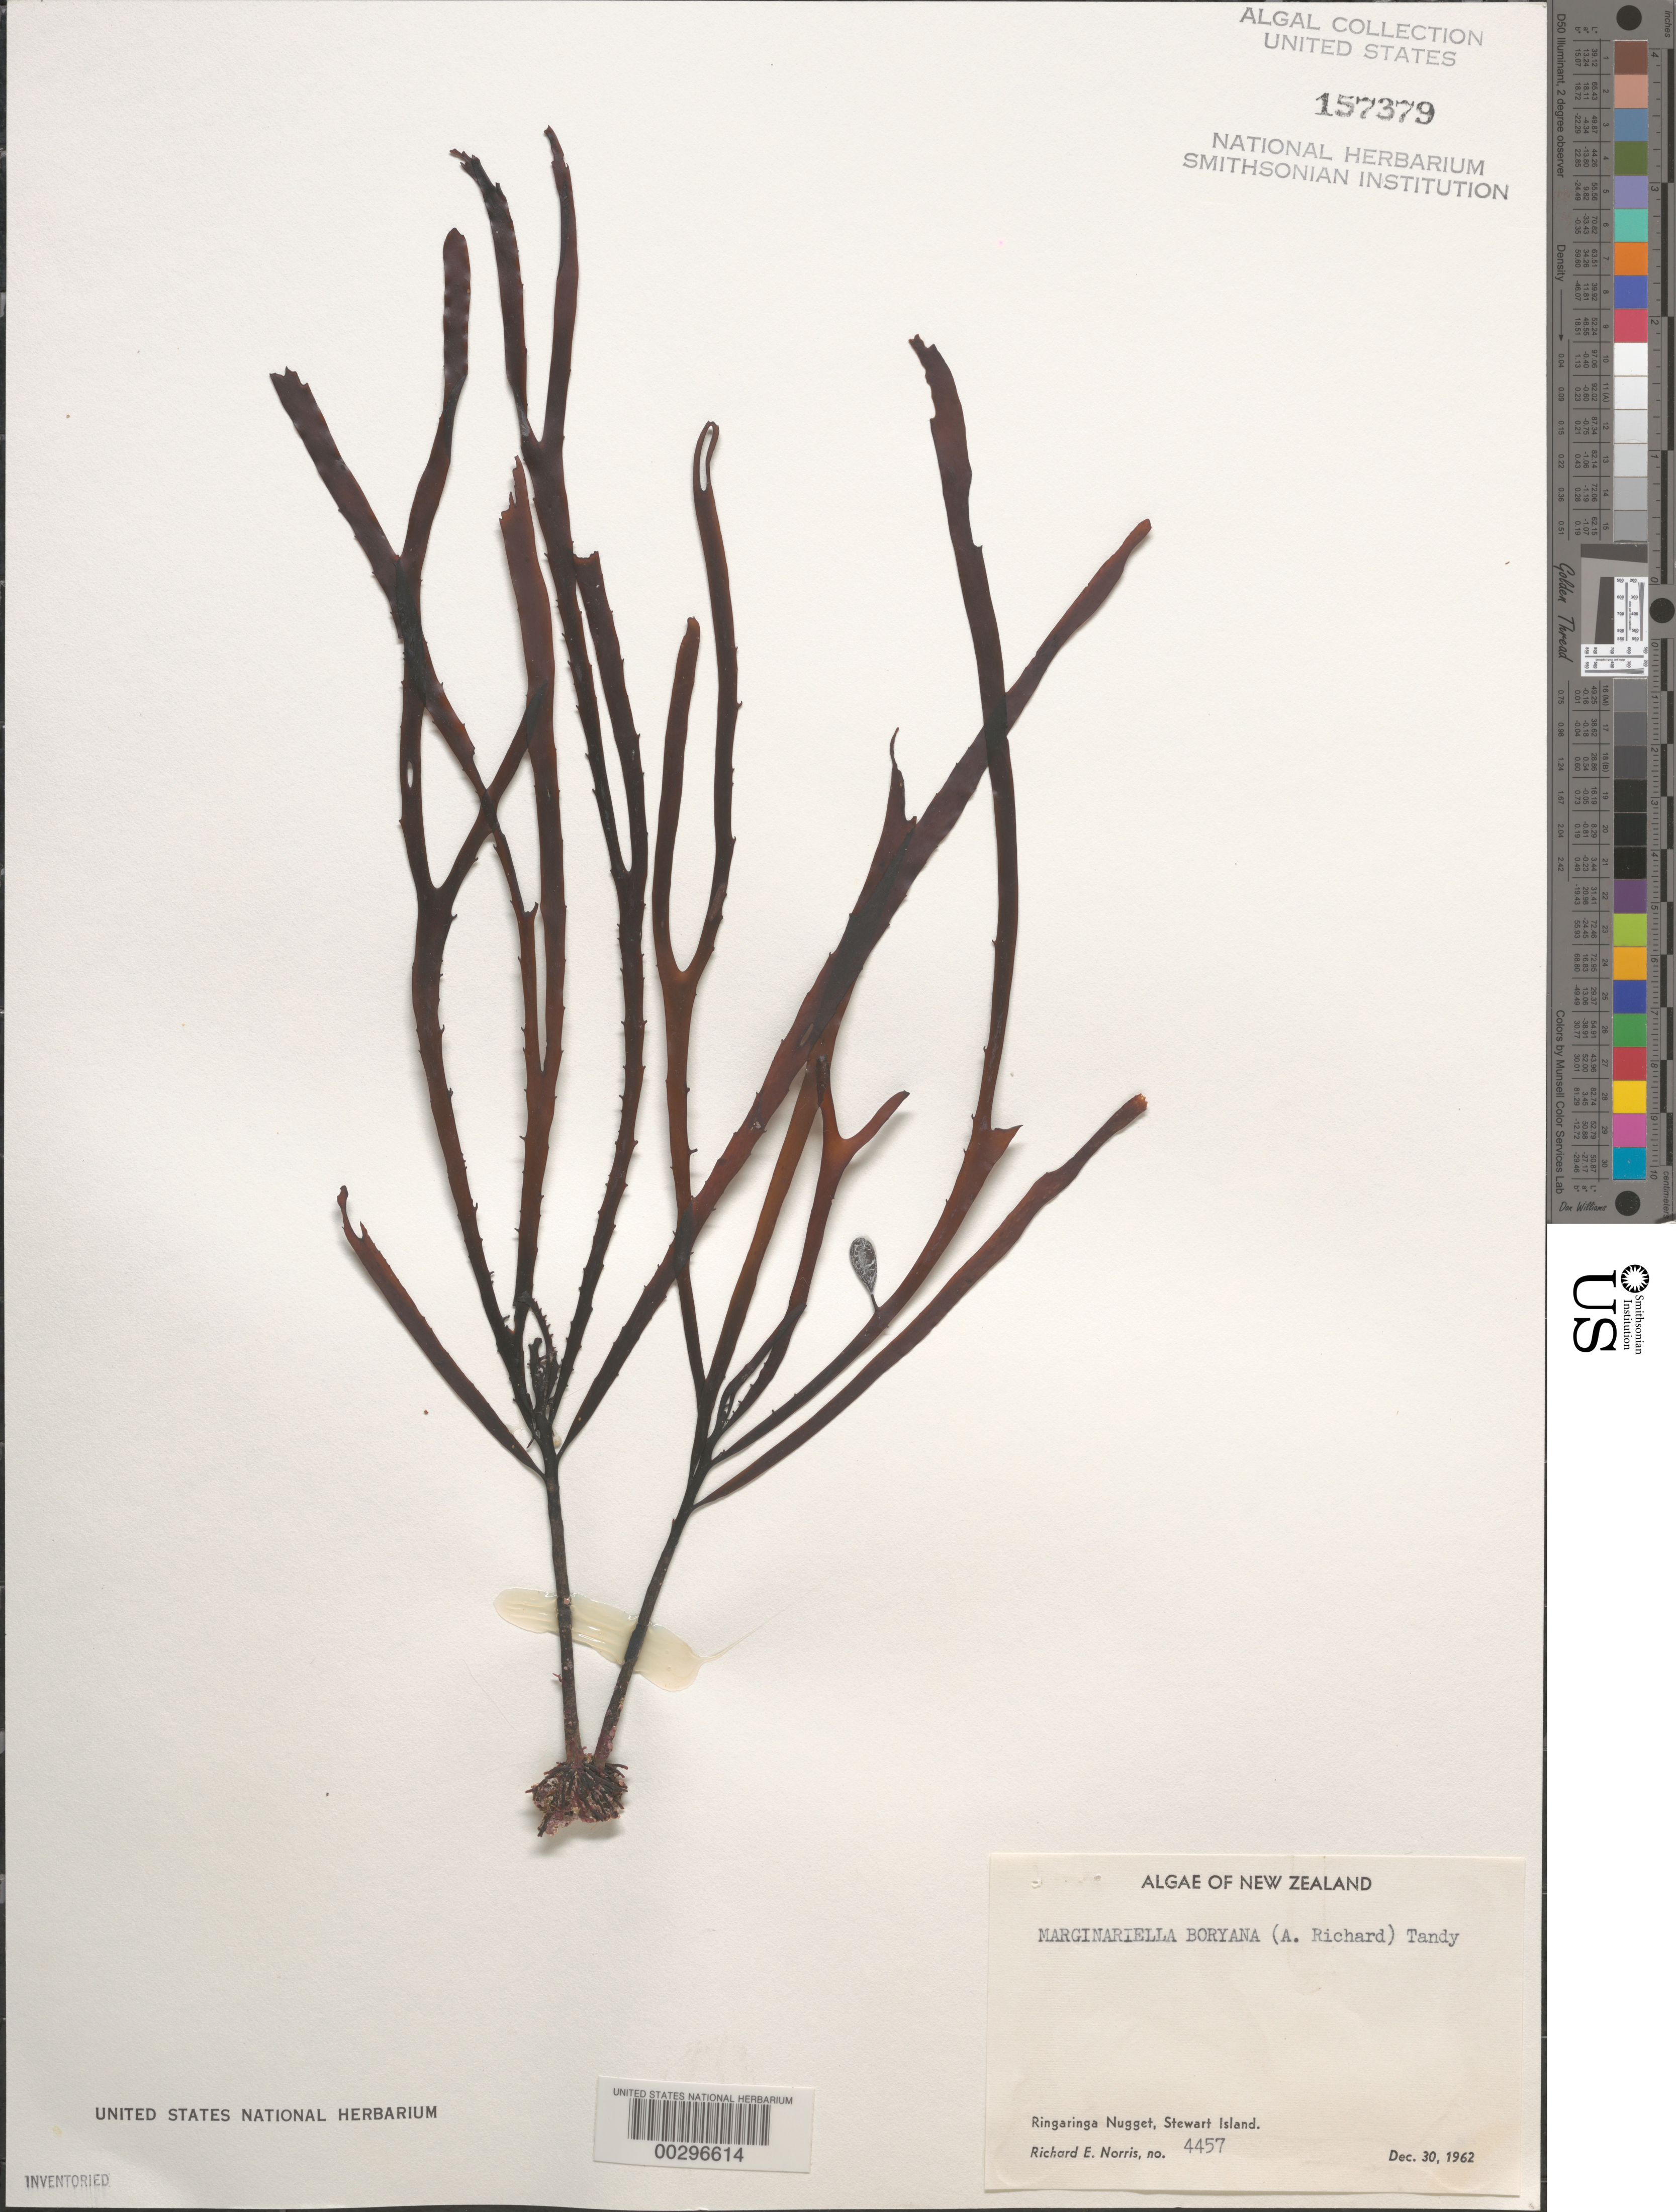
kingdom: Chromista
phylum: Ochrophyta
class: Phaeophyceae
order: Fucales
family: Seirococcaceae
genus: Marginariella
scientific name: Marginariella boryana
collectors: R. E. Norris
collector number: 4457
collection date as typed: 30 Dec 1962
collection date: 1962-12-30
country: New Zealand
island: Stewart Island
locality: Ringaringa Nugget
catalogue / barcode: US 157379